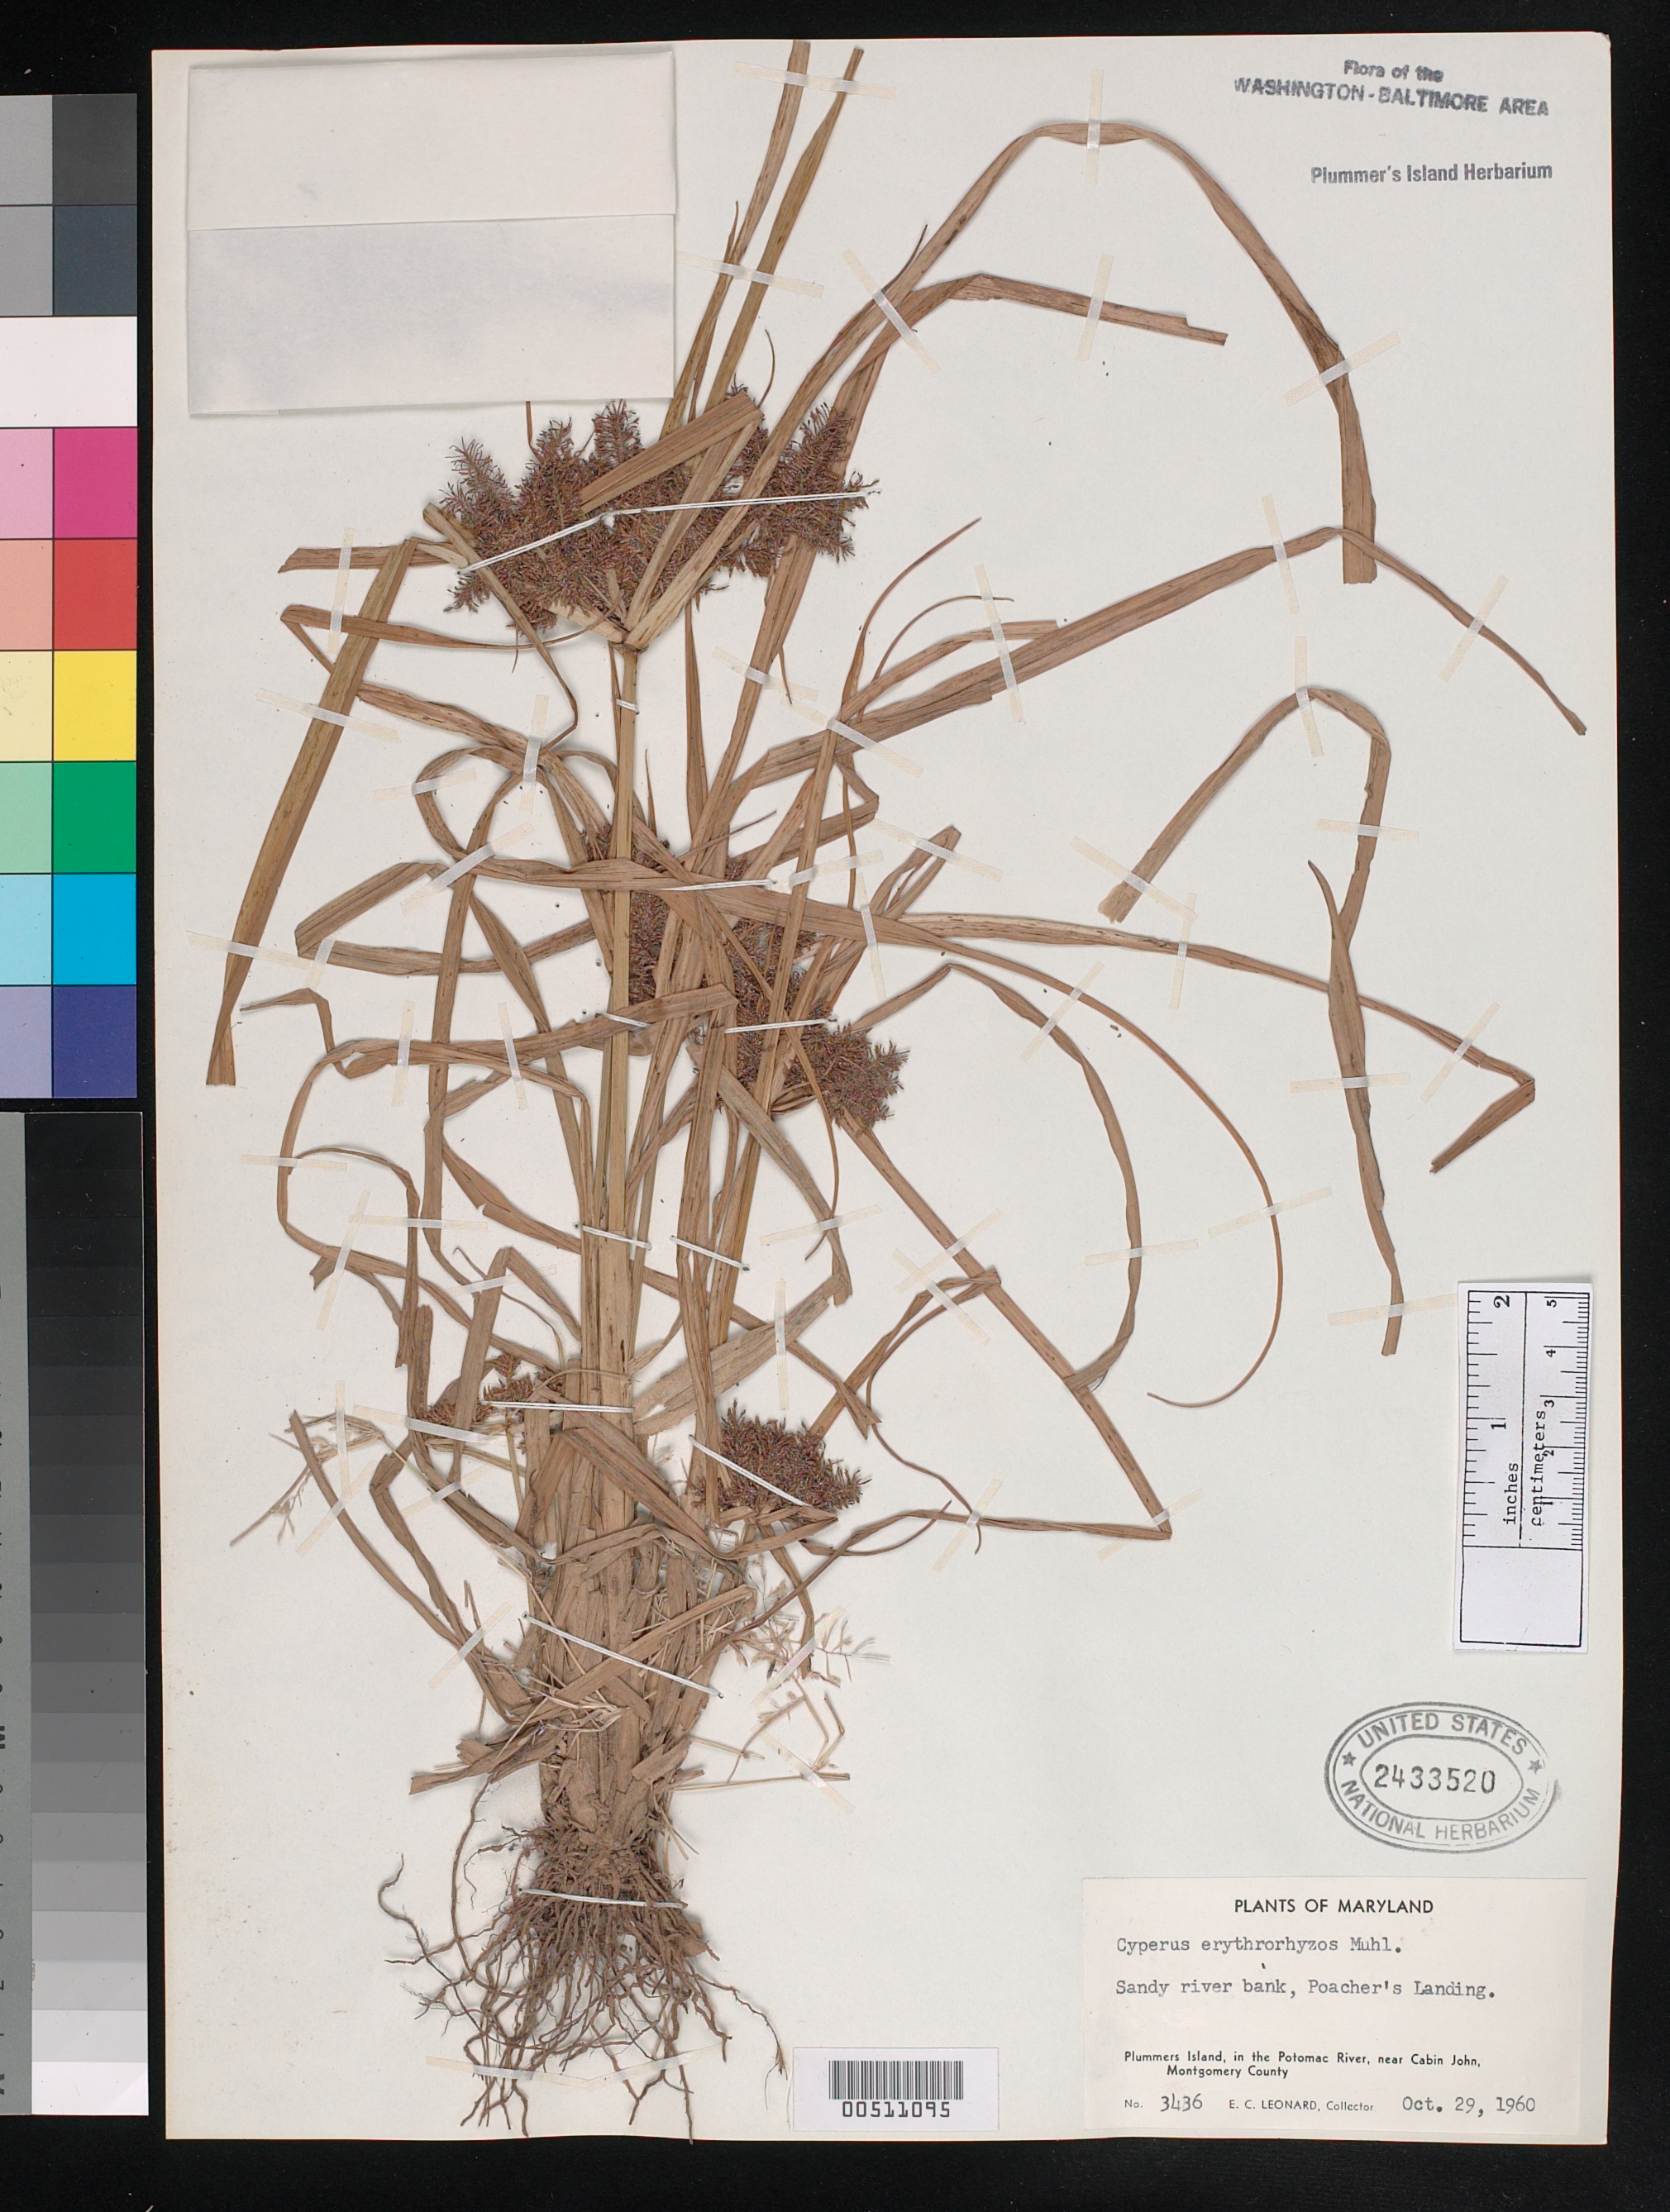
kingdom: Plantae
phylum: Tracheophyta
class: Liliopsida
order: Poales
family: Cyperaceae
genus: Cyperus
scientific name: Cyperus erythrorhizos Muhl.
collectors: E. C. Leonard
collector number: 3436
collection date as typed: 29 Oct 1960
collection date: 1960-10-29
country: United States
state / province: Maryland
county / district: Montgomery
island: Plummers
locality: Plummer's Island, Poacher's Landing, in the Potomac River, near Cabin John Plummer's Island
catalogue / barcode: US 2433520